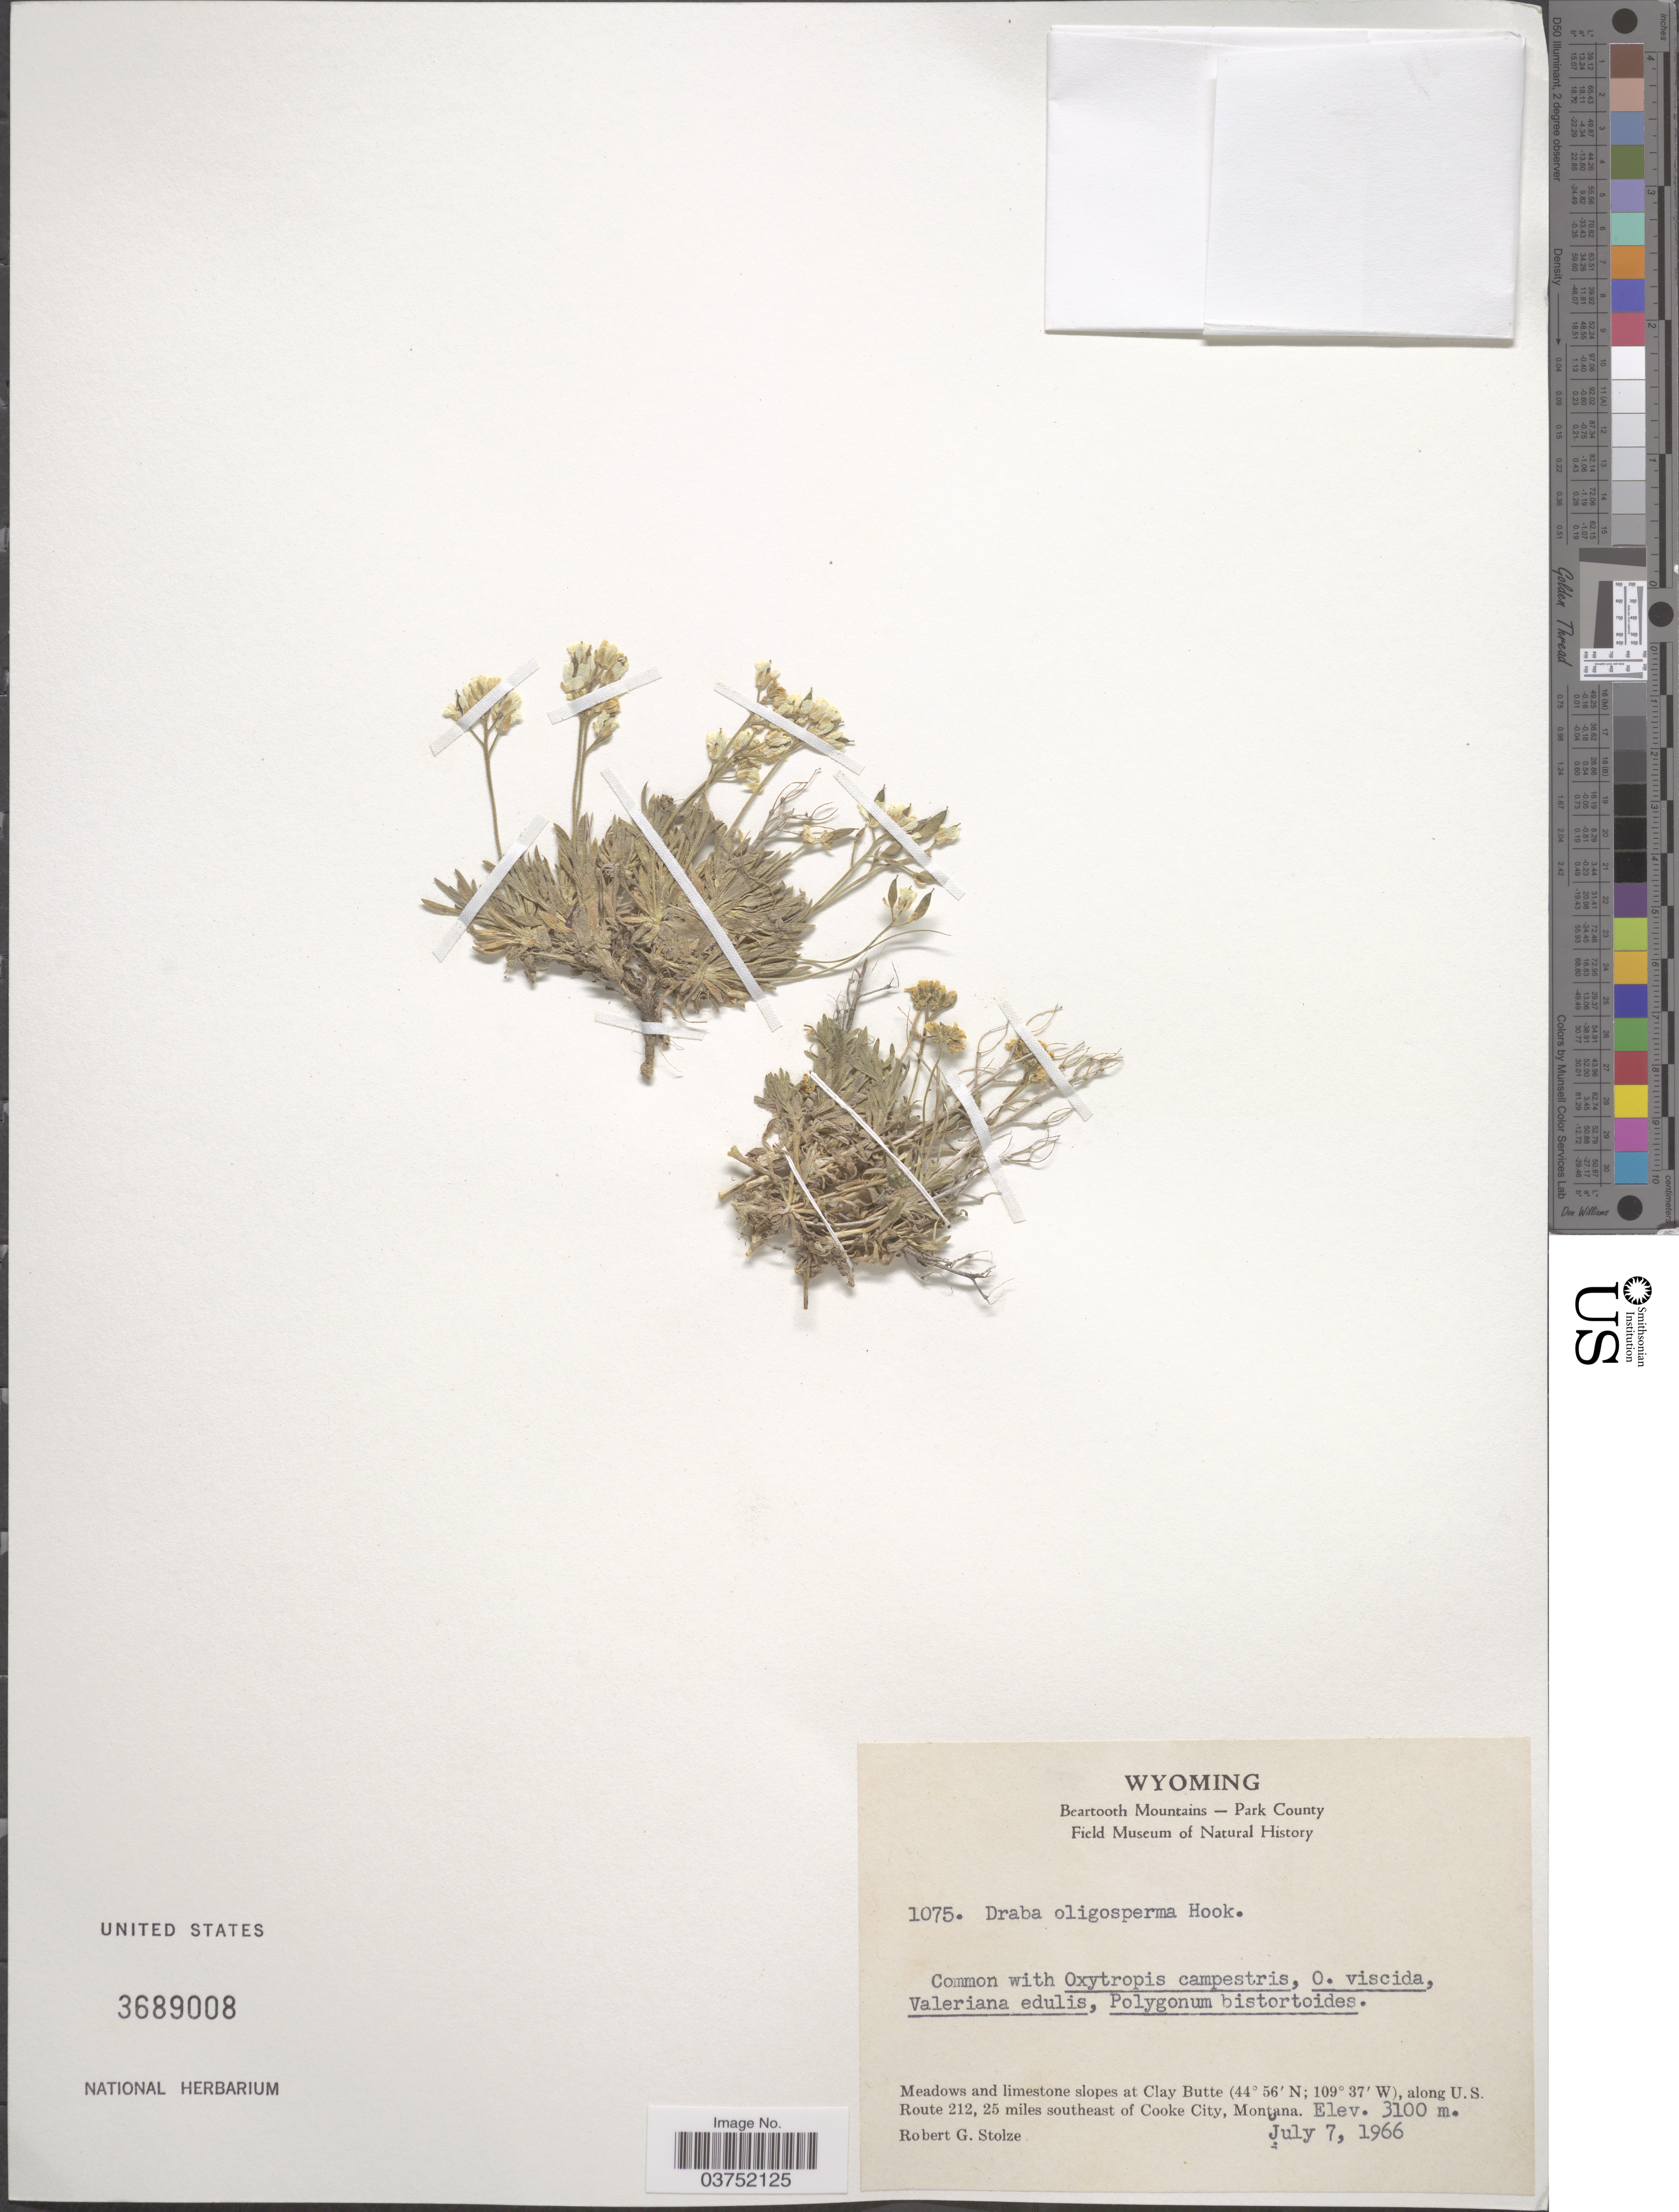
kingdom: Plantae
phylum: Tracheophyta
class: Magnoliopsida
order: Brassicales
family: Brassicaceae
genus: Draba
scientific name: Draba oligosperma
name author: Hook.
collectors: R. G. Stolze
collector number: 1075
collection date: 1966-07-07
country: United States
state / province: Wyoming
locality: Beartooth Mountains - Park County. Meadows and Limestone slopes at Clay Butte, along U.S. Route 212, 25 miles southeast of Cooke City.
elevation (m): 3100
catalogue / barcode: US 3689008